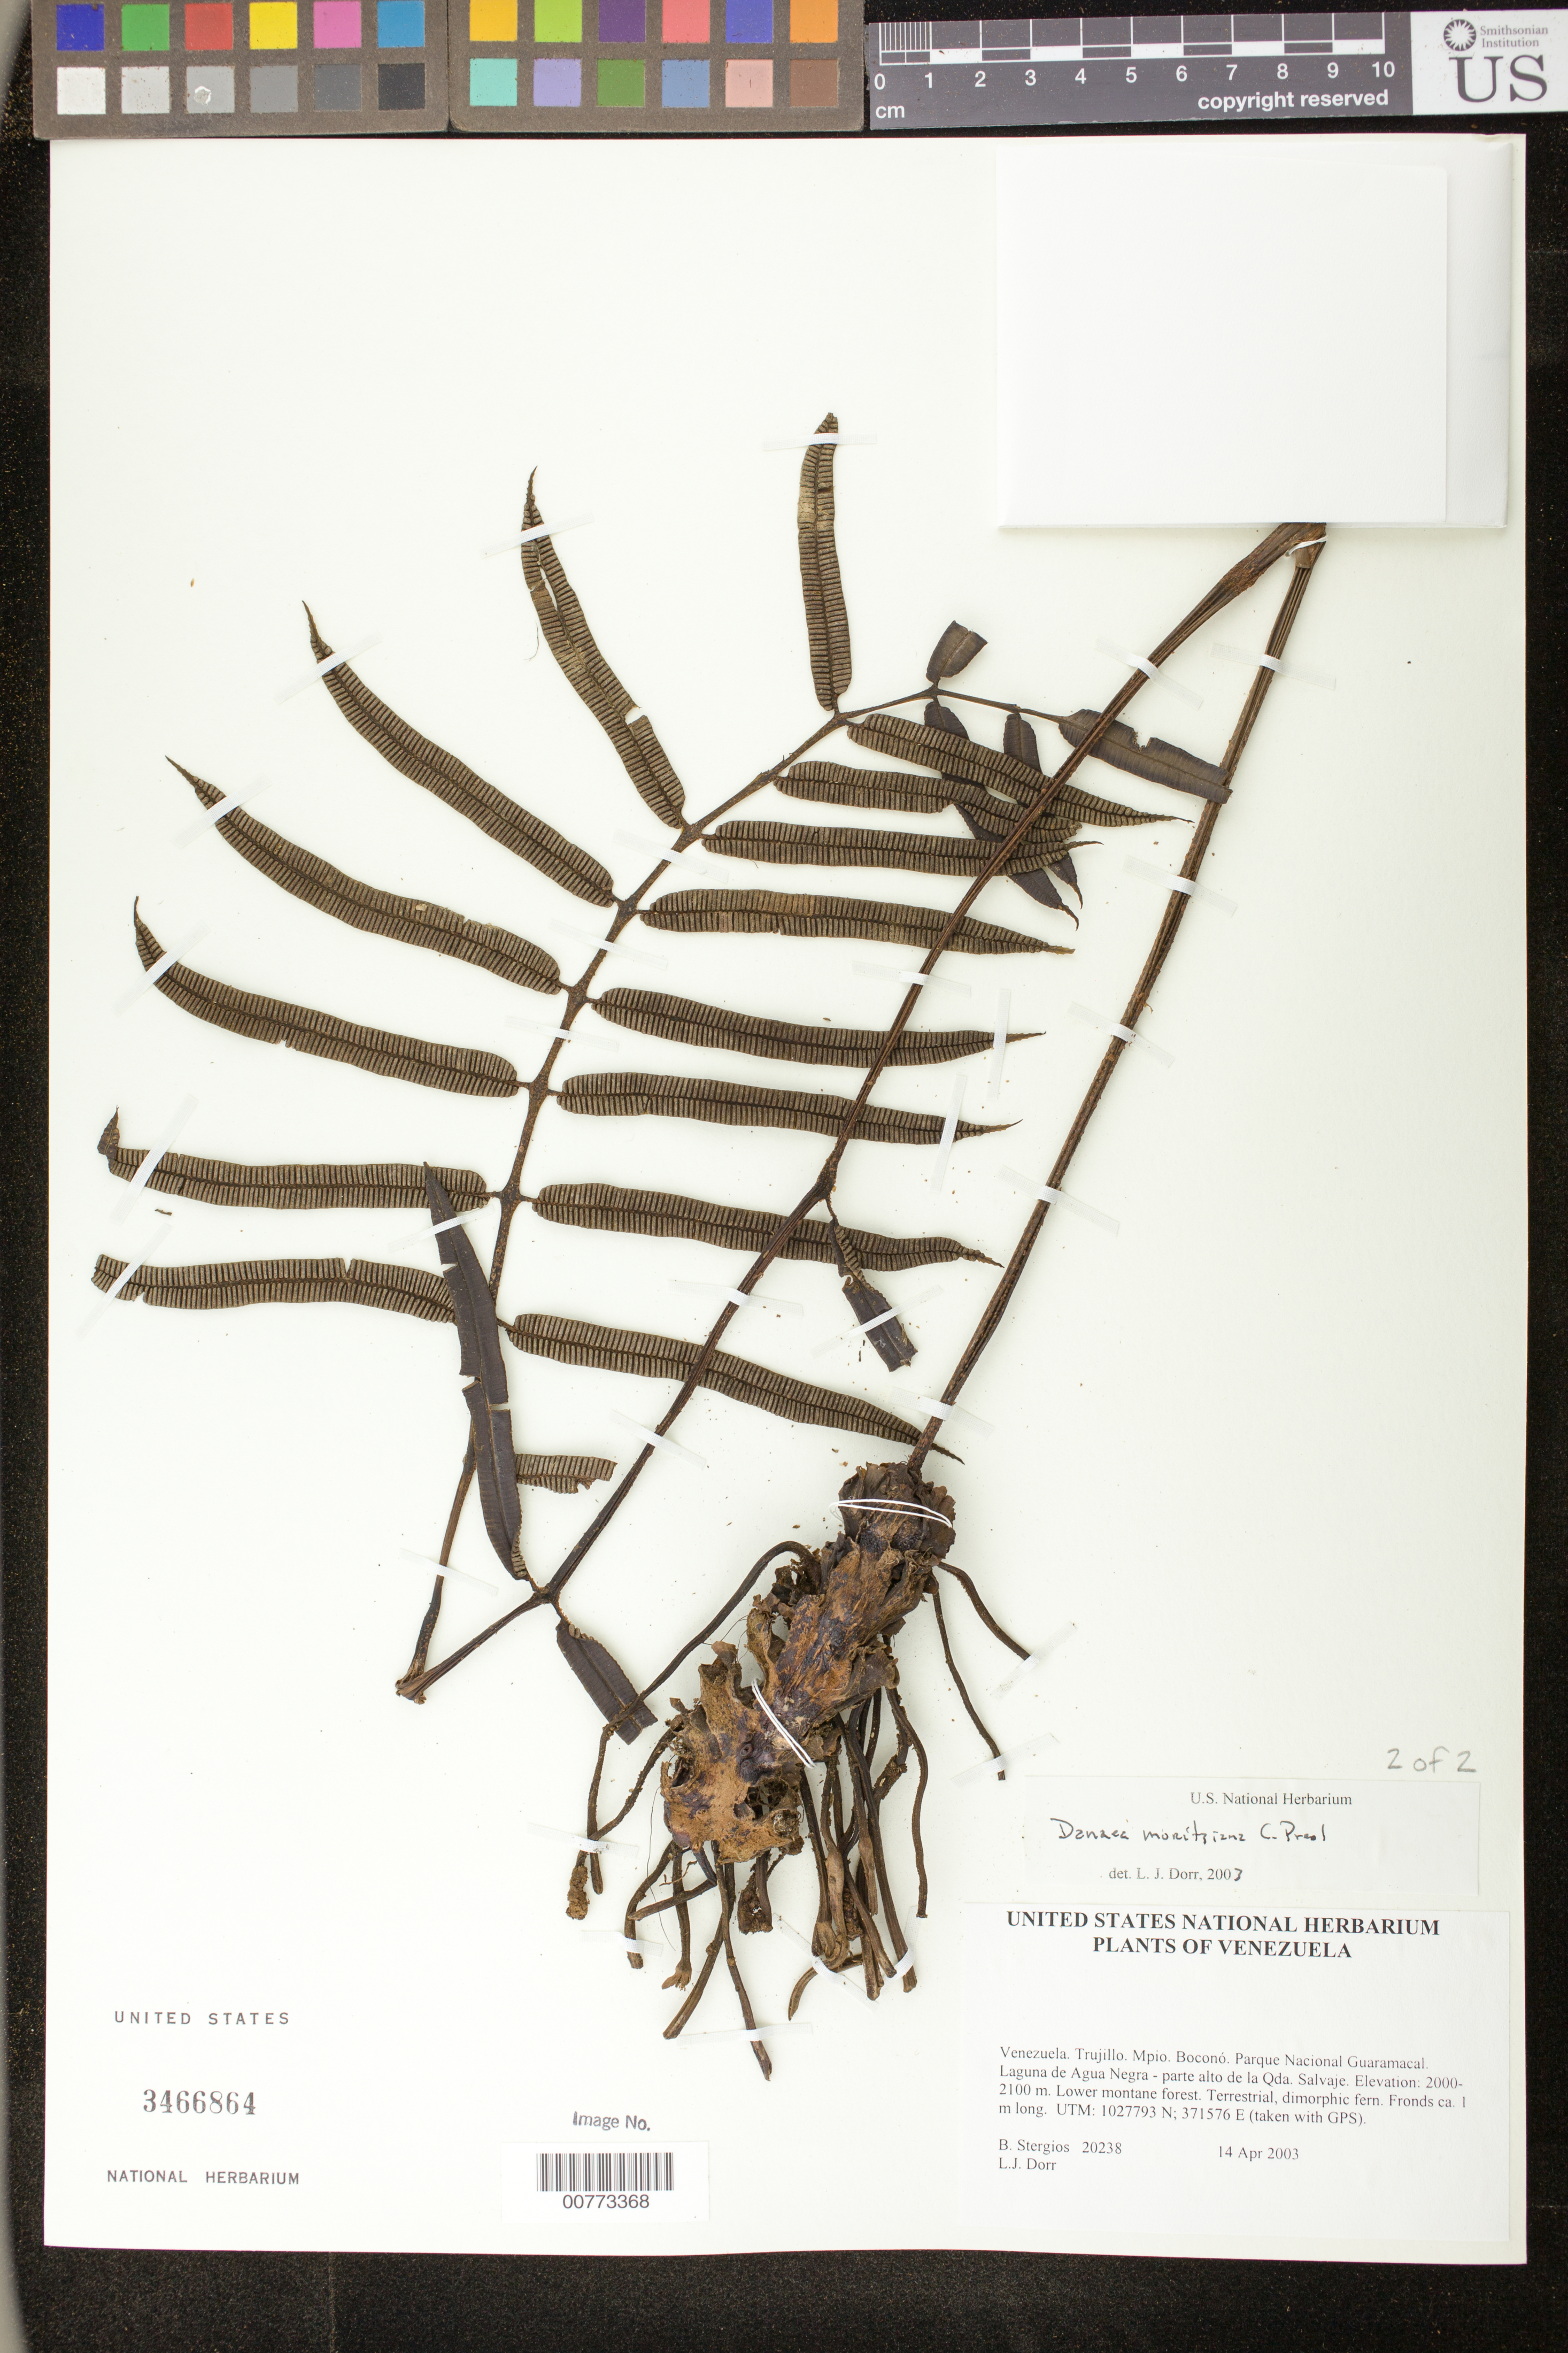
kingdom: Plantae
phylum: Tracheophyta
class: Polypodiopsida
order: Marattiales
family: Marattiaceae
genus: Danaea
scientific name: Danaea moritziana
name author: C. Presl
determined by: Dorr, L. J., (BOT), Smithsonian Institution - National Museum of Natural History (UNITED STATES)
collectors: B. G. Stergios & L. J. Dorr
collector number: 20238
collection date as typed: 14 Apr 2003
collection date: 2003-04-14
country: Venezuela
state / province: Trujillo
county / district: Boconó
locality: Parque Nacional Guaramacal. Laguna de Agua Negra - parte alto de la Qda. Salvaje.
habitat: Lower montane forest.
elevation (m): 2000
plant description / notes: PORT, US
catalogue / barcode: US 3466864